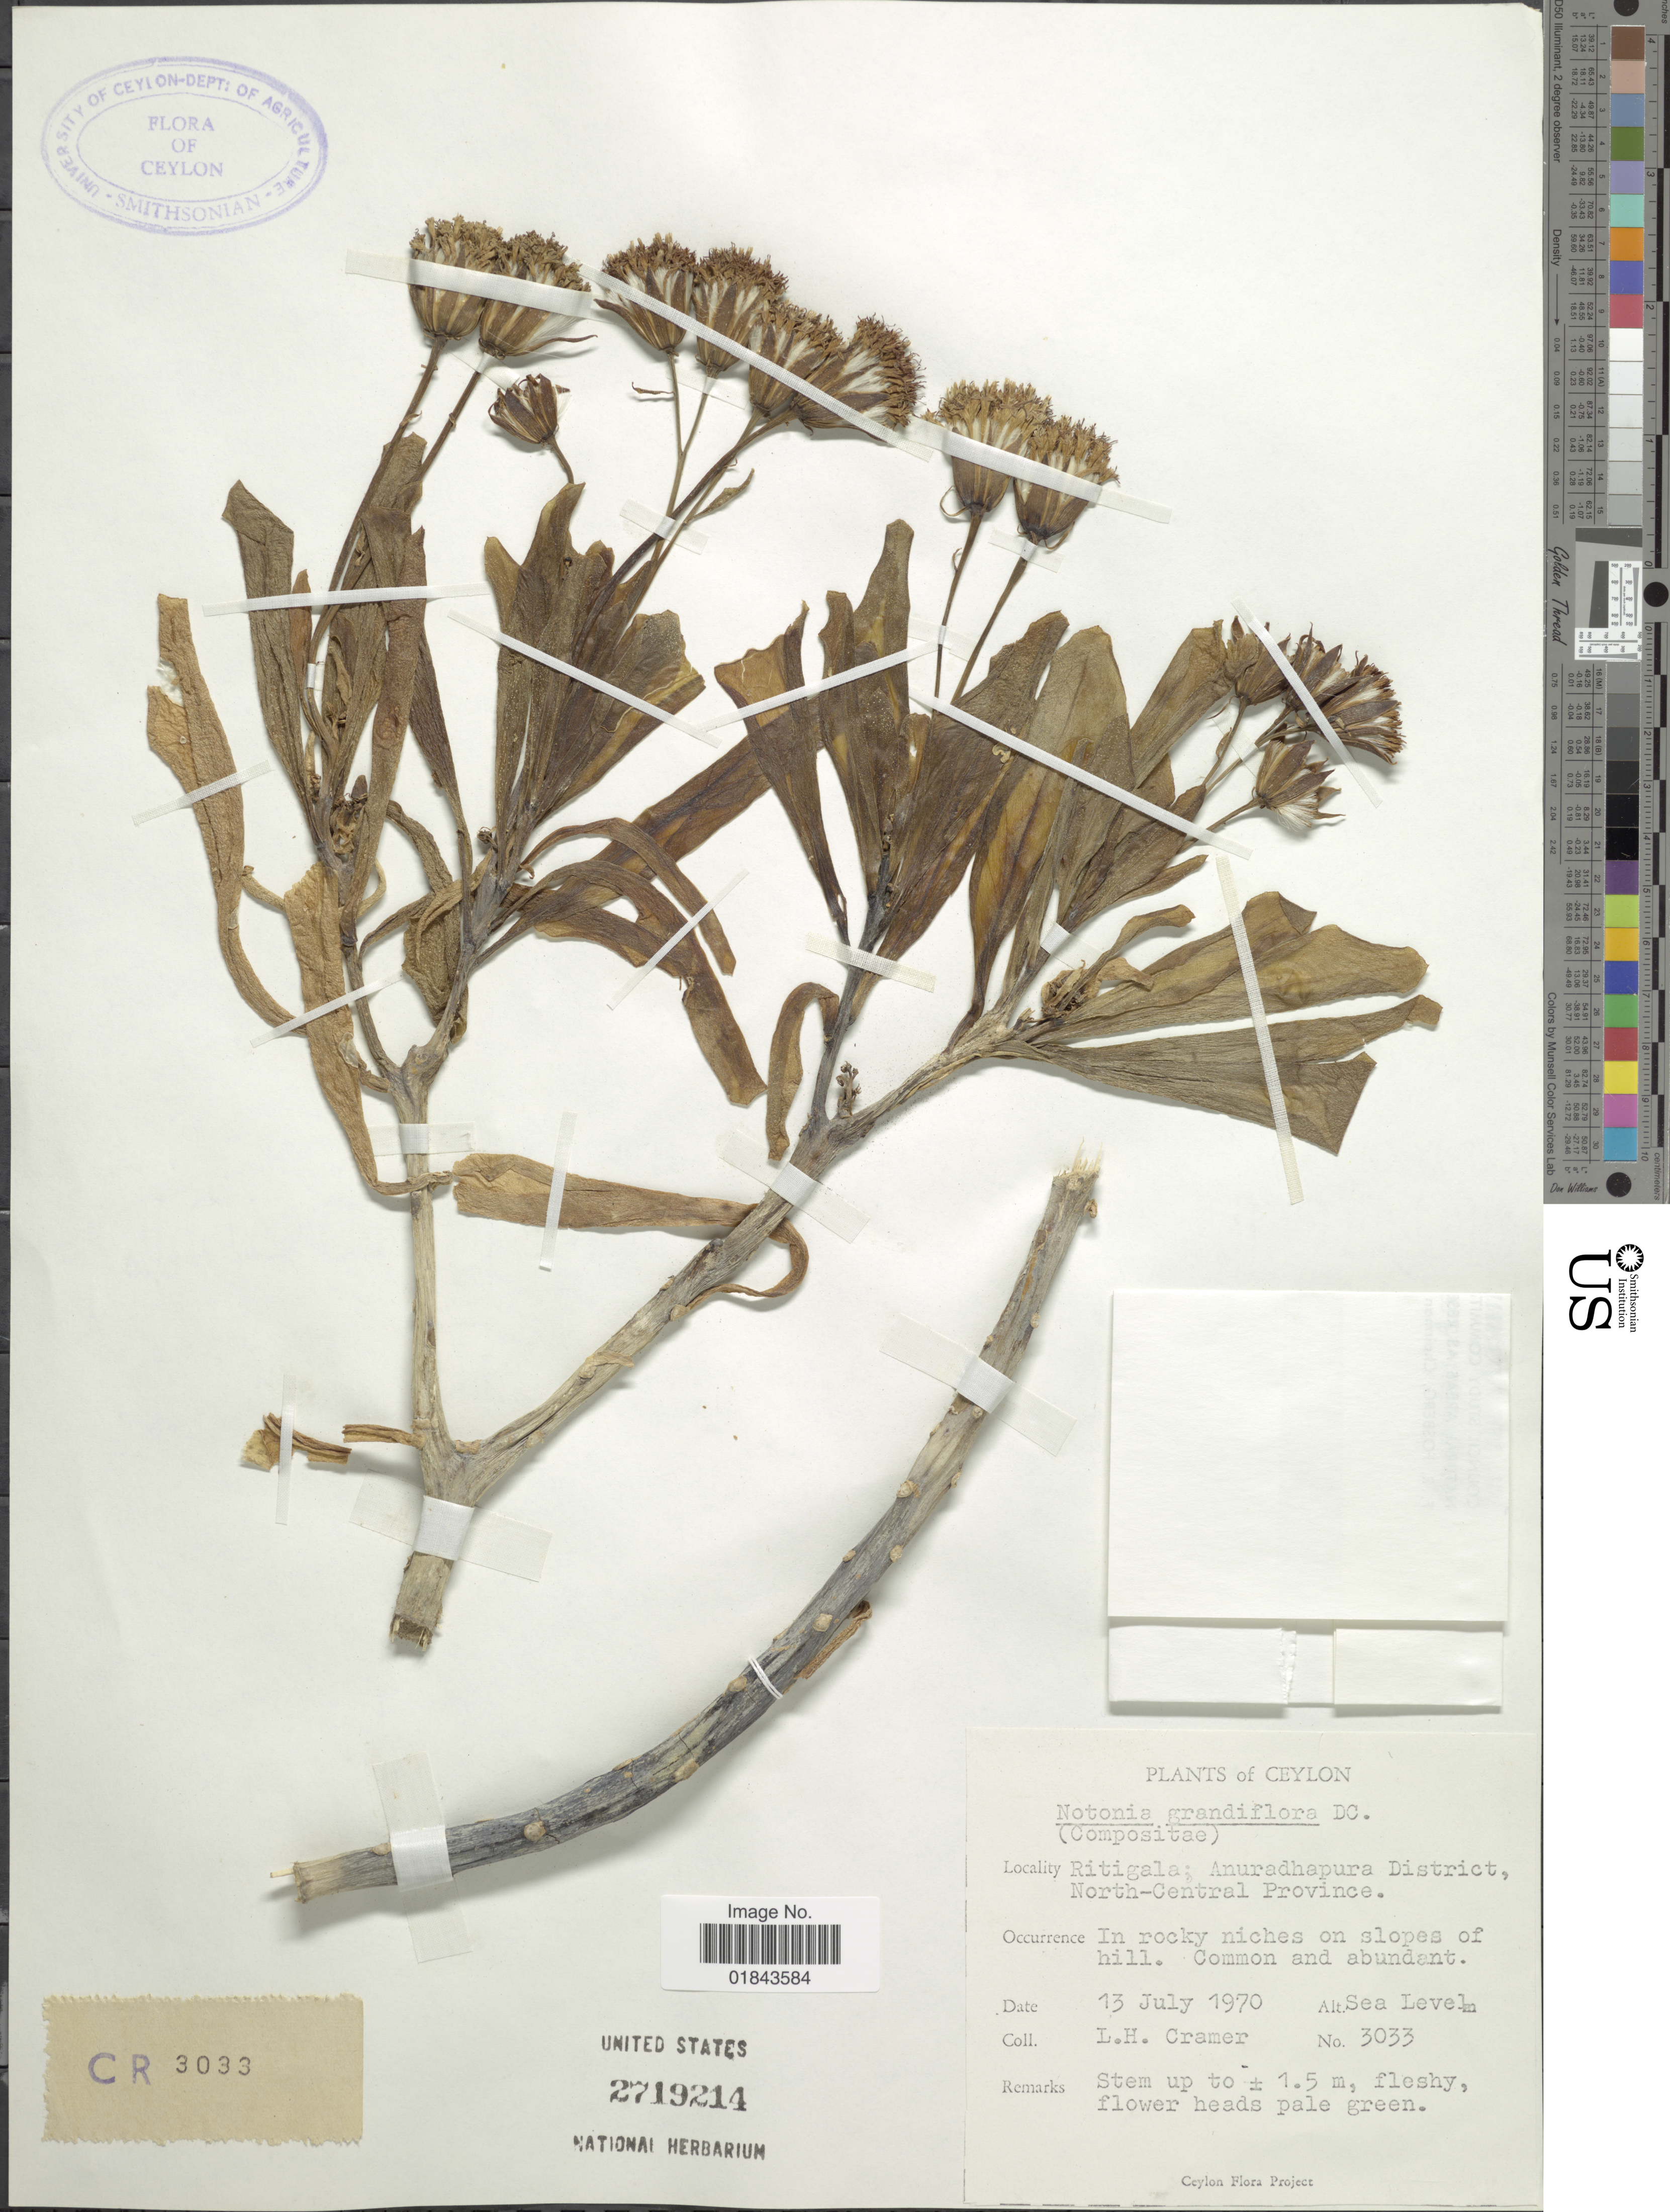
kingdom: Plantae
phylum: Tracheophyta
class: Magnoliopsida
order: Asterales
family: Asteraceae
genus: Notonia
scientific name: Notonia grandiflora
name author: DC.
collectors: L. H. Cramer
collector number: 3033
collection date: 1970-07-13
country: Sri Lanka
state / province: North Central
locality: Ceylon, Ritigala: Anuradhapura District, North-Centrail Province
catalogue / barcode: US 2719214